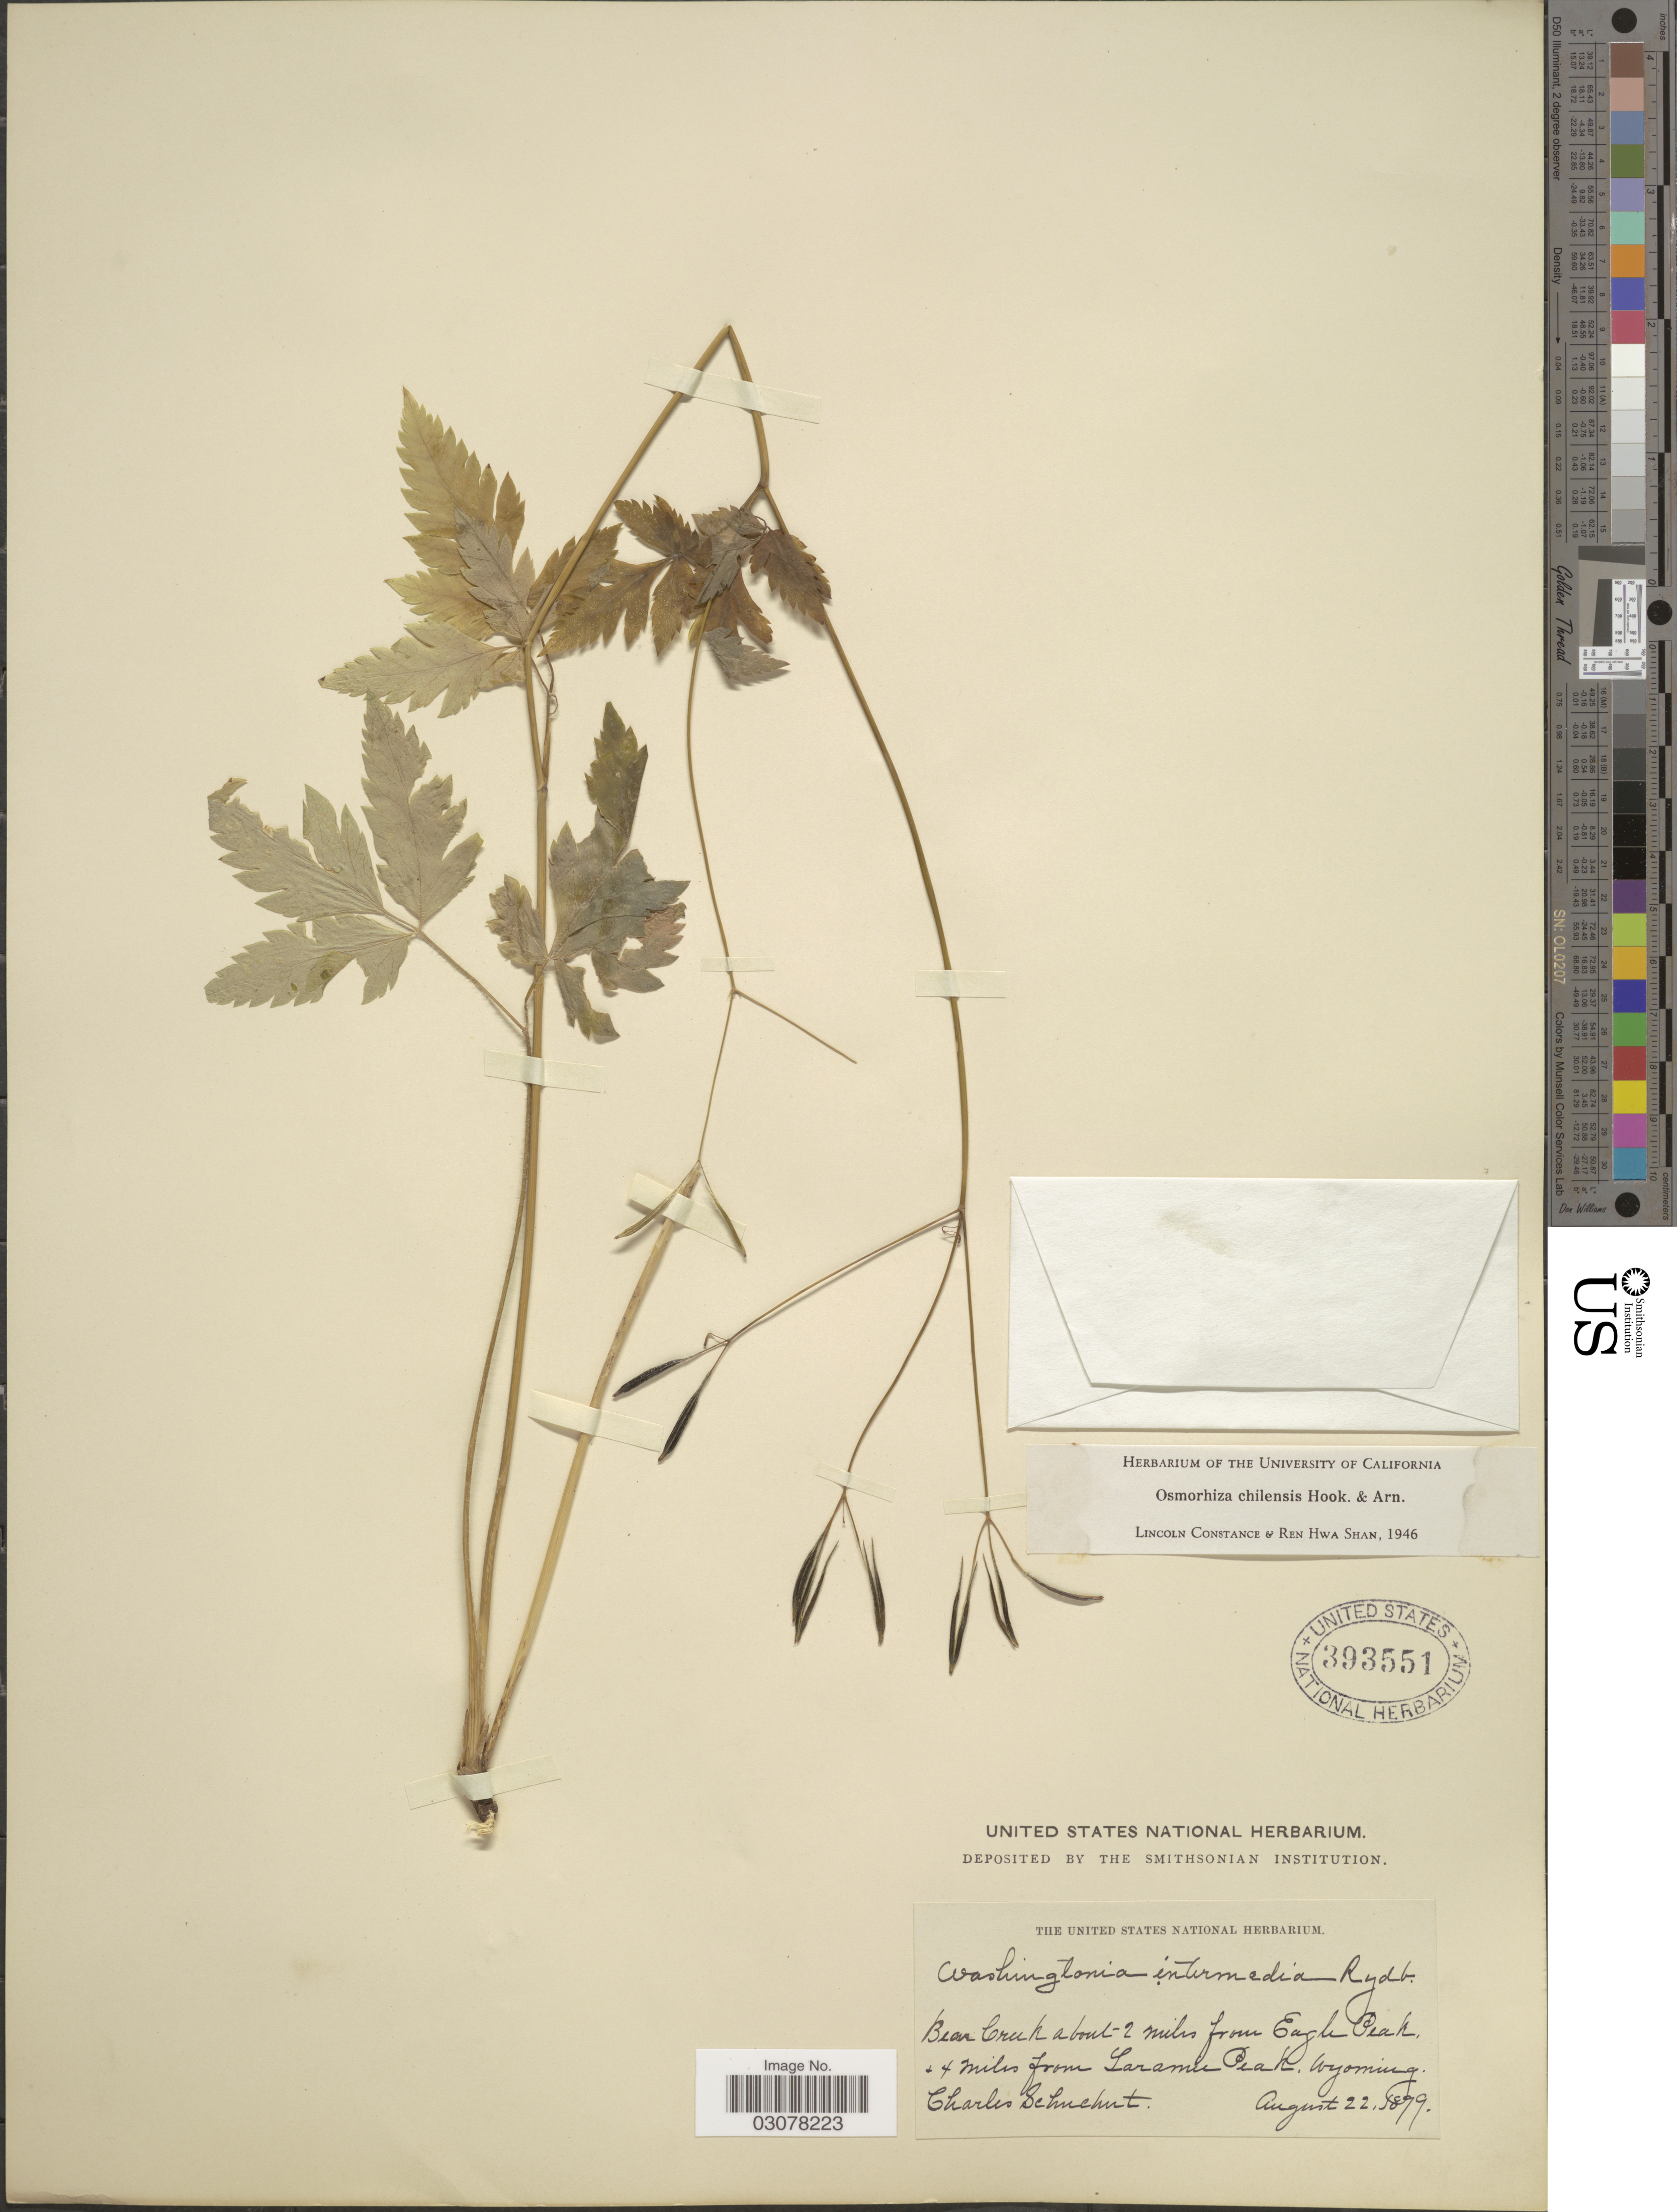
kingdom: Plantae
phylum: Tracheophyta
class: Magnoliopsida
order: Apiales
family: Apiaceae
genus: Osmorhiza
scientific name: Osmorhiza chilensis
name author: Hook. & Arn.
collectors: C. Schuchert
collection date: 1879-08-22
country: United States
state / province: Wyoming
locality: Bear Creek about 2 miles from Eagle Peak, + 4 miles from Laramie Peak.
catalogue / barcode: US 393551